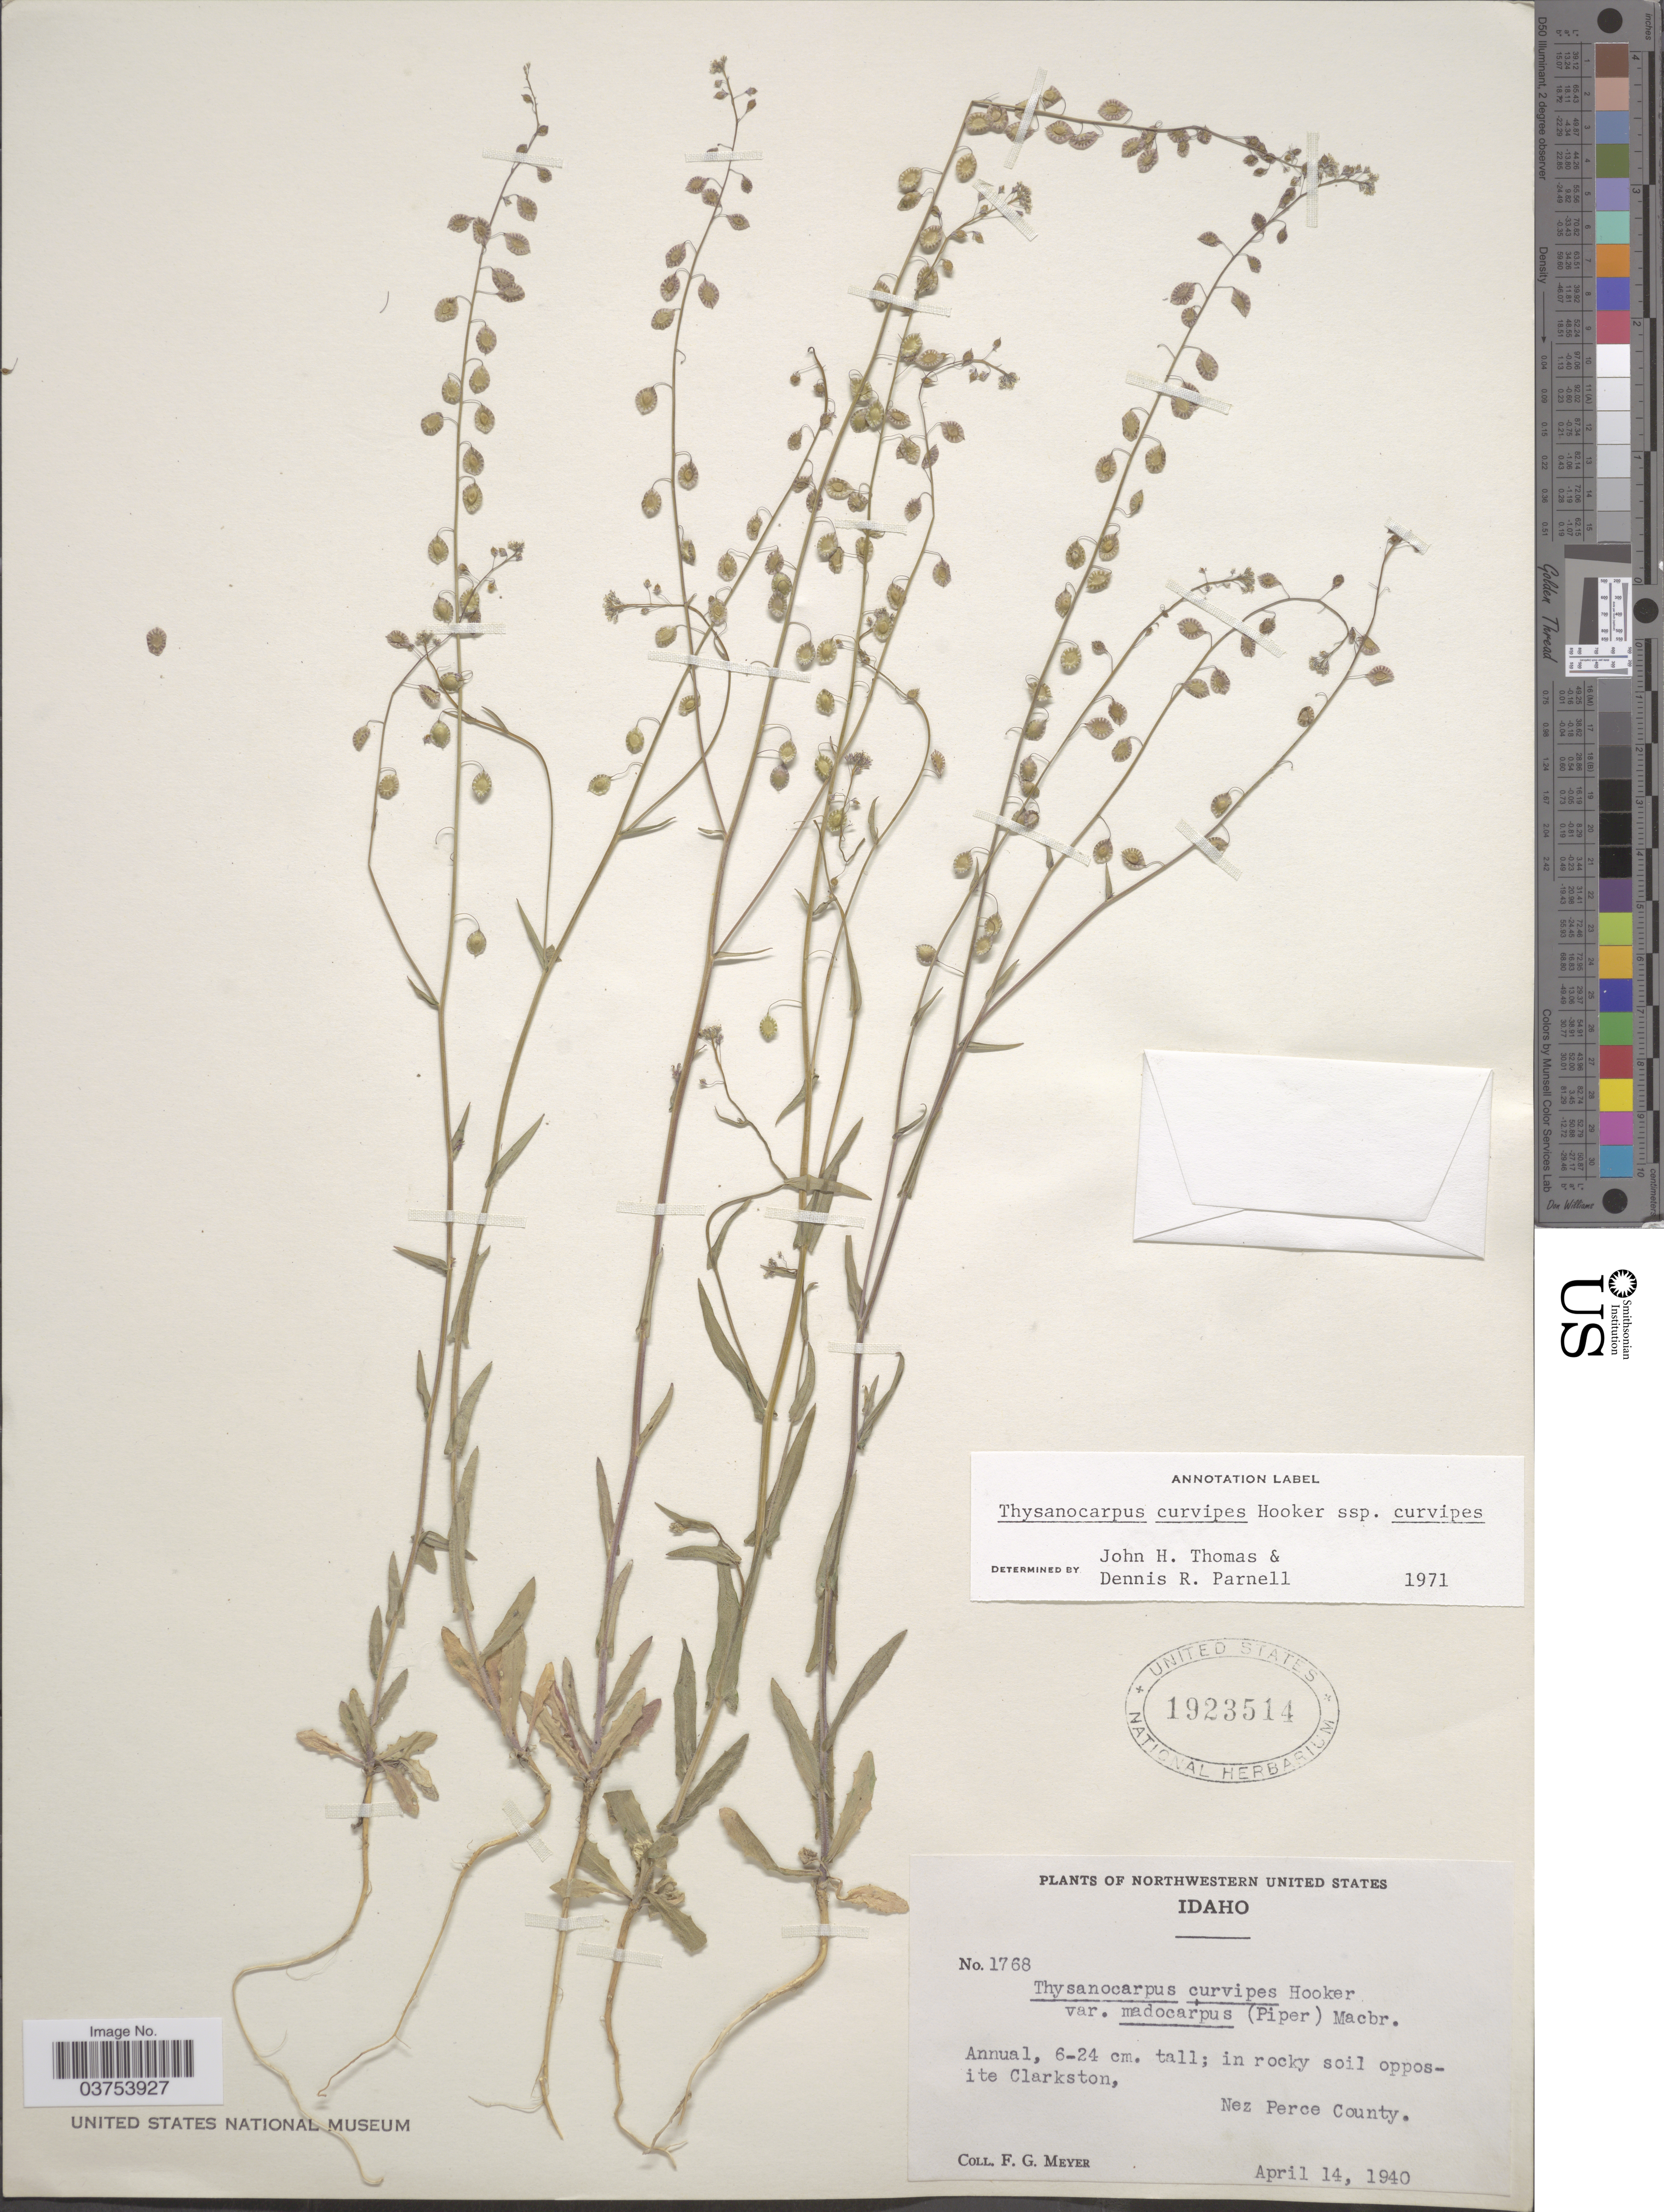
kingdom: Plantae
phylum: Tracheophyta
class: Magnoliopsida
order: Brassicales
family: Brassicaceae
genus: Thysanocarpus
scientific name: Thysanocarpus curvipes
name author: Hook.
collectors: F. G. Meyer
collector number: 1768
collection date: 1940-04-14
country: United States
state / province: Idaho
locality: Northwestern United States. Opposite Clarkston, Nez Perce County.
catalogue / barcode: US 1923514